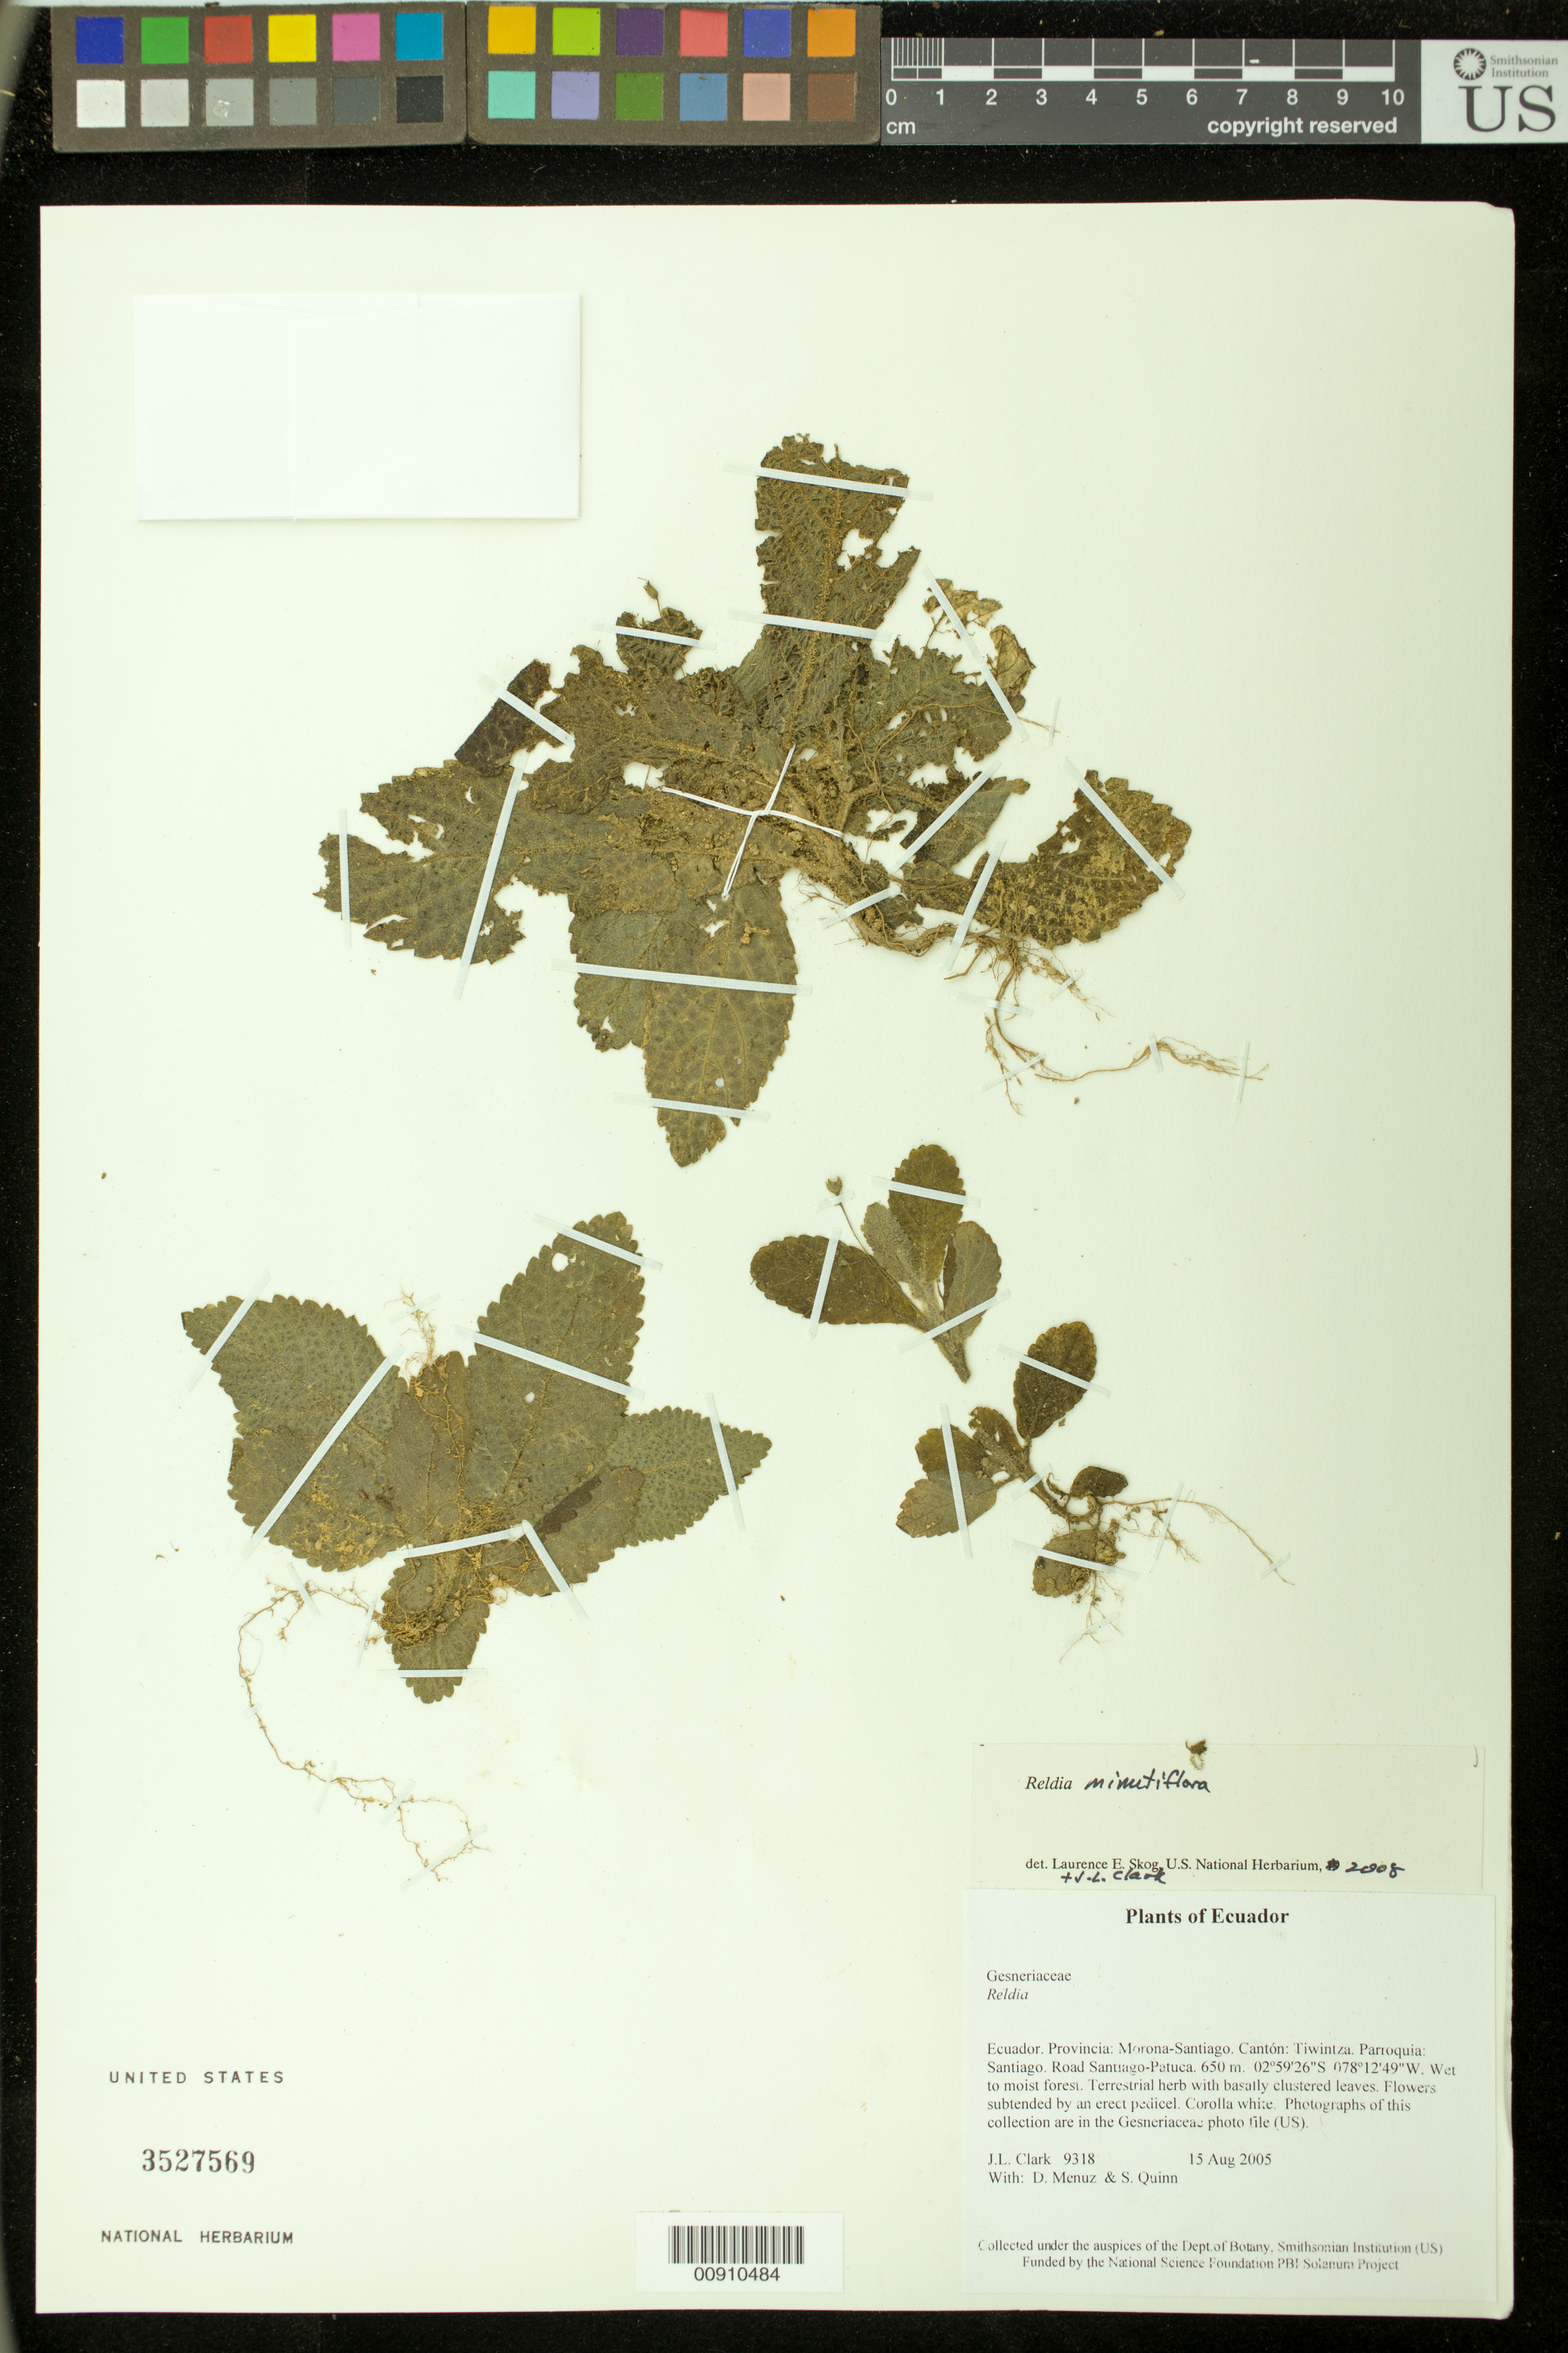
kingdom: Plantae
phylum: Tracheophyta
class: Magnoliopsida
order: Lamiales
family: Gesneriaceae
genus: Reldia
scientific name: Reldia minutiflora var. minutiflora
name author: (L.E. Skog) L.P. Kvist & L.E. Skog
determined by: Clark, J. L.; Skog, Laurence E.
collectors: J. L. Clark, D. Menuz & S. Quinn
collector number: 9318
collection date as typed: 15 Aug 2005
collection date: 2005-08-15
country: Ecuador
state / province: Morona-Santiago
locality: Tiwintza. Parroquia: Santiago. Road Santiago-Patuca.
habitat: Wet to moist forest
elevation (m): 650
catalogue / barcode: US 3527569